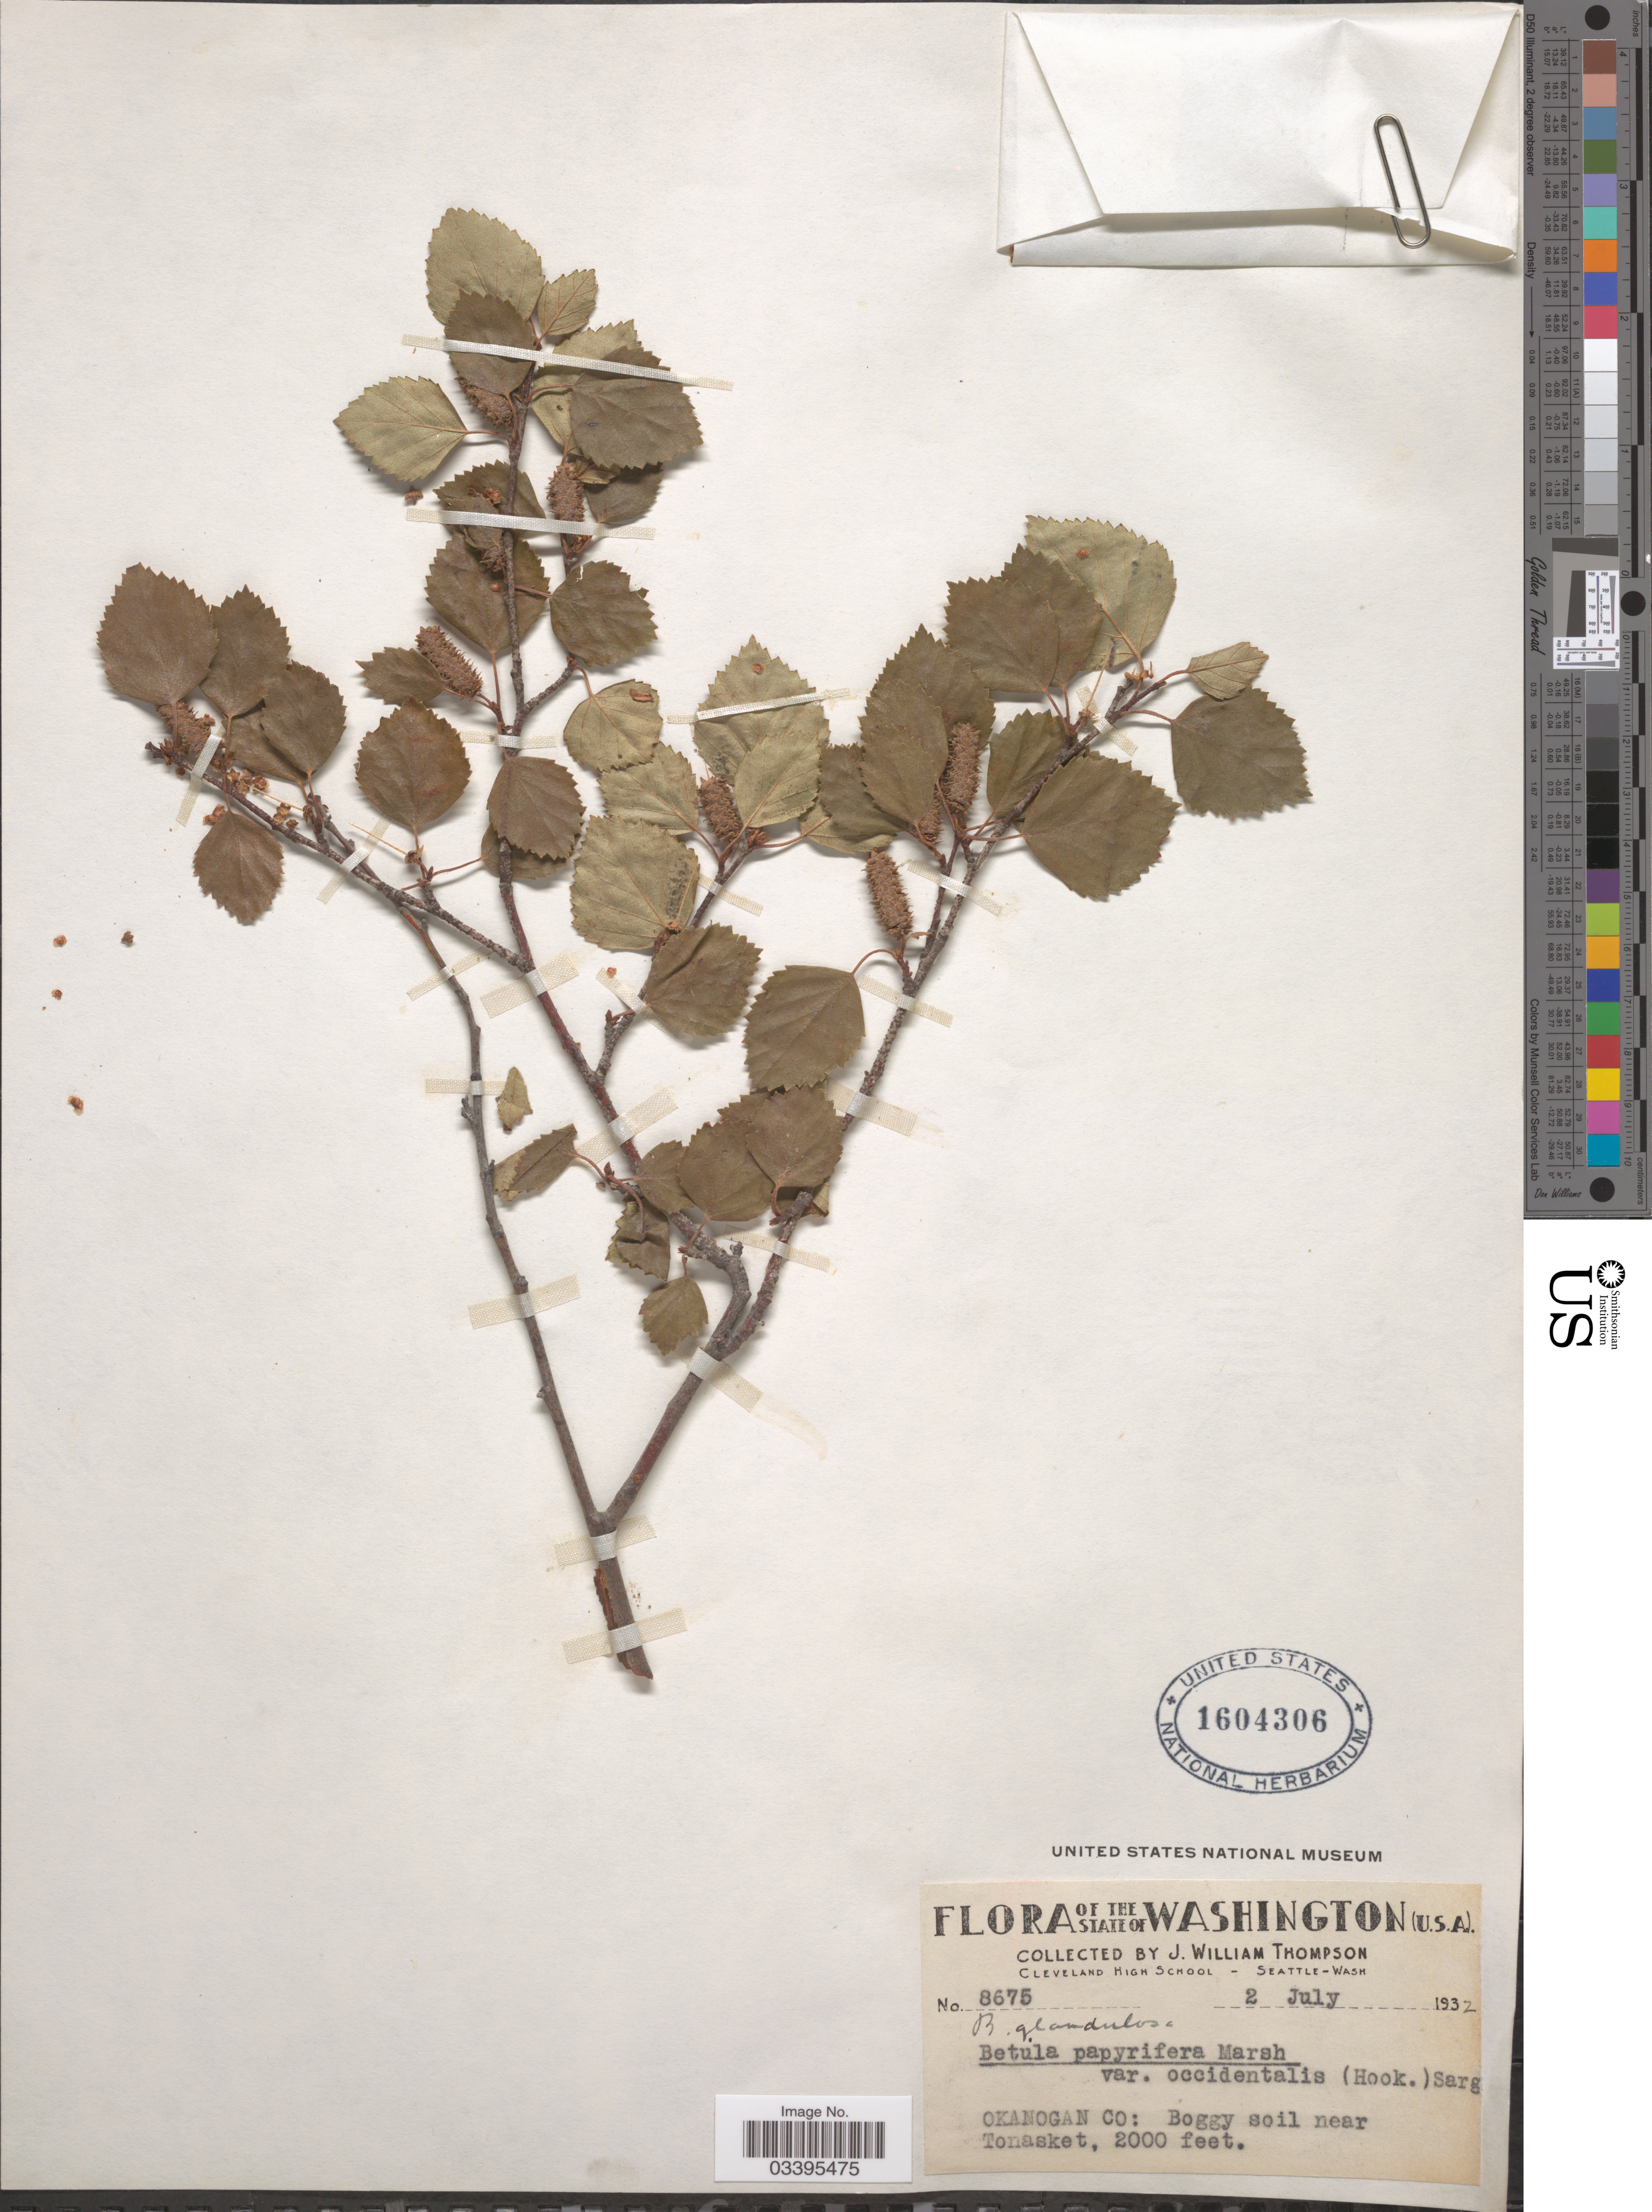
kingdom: Plantae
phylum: Tracheophyta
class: Magnoliopsida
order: Fagales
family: Betulaceae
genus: Betula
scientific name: Betula glandulosa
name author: Michx.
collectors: J. W. Thompson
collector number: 8675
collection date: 1932-07-02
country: United States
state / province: Washington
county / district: Okanogan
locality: Okanogan Co: Boggy soil near Tonasket.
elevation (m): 610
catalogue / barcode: US 1604306